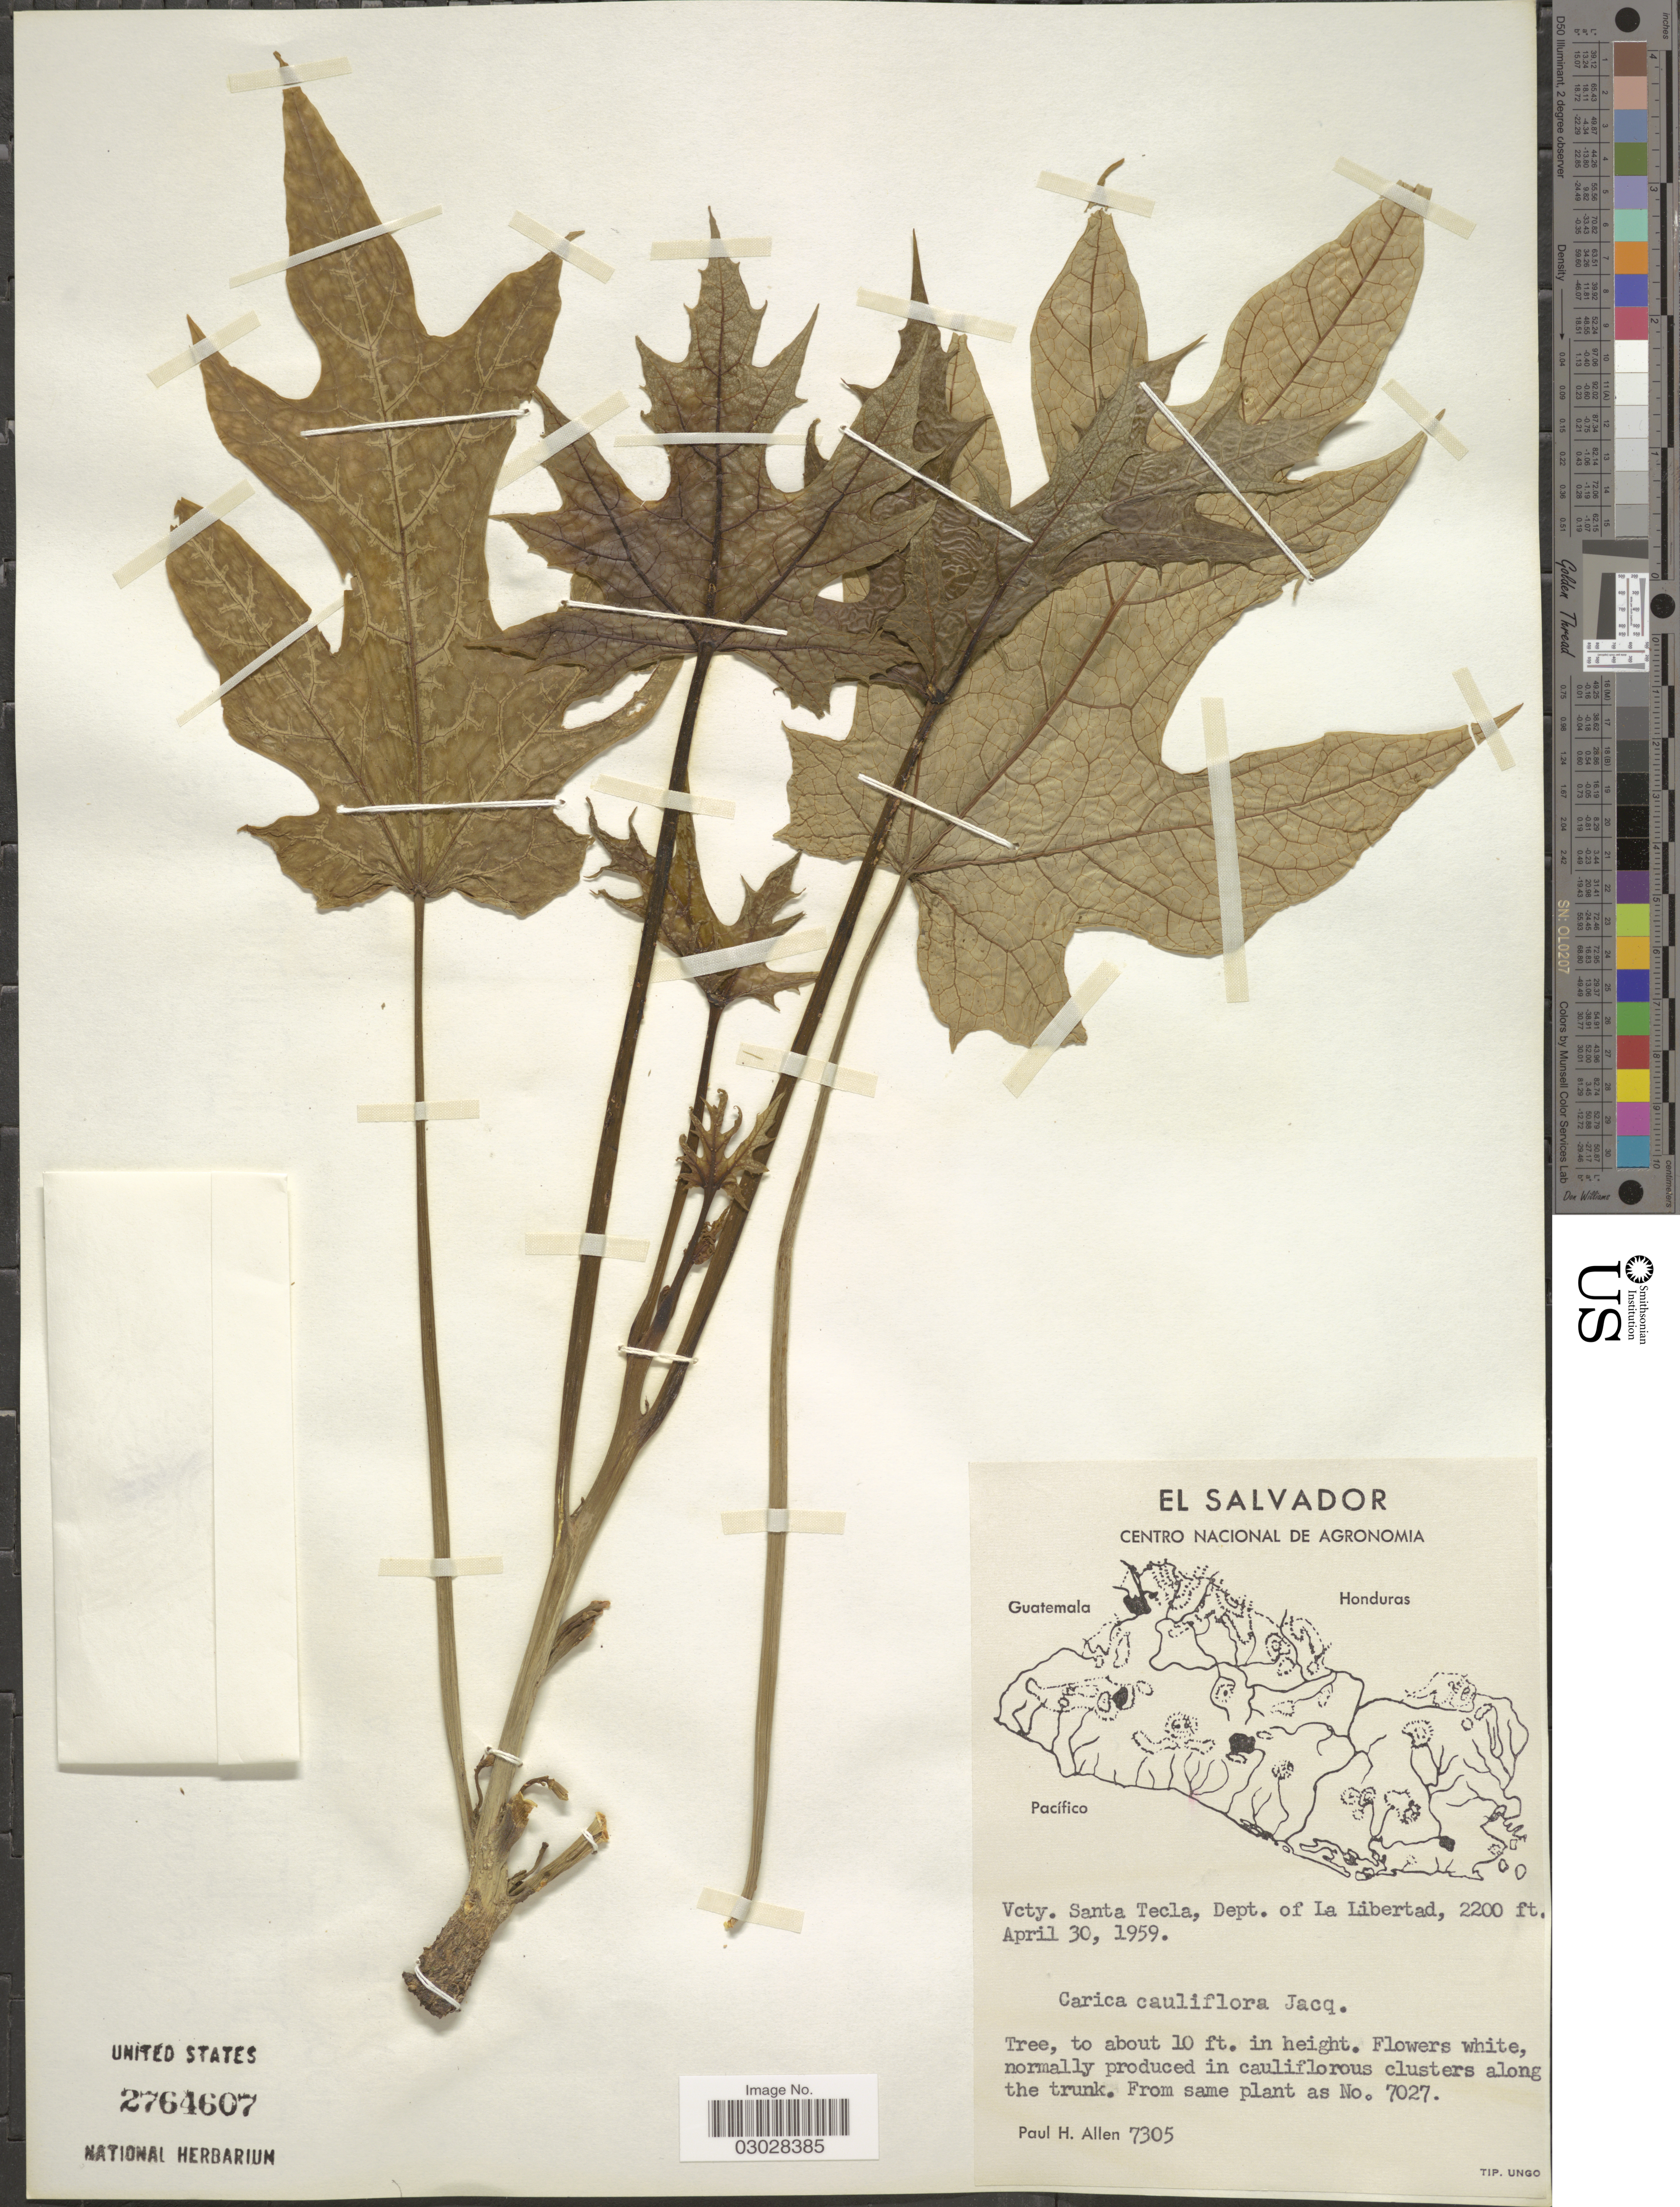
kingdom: Plantae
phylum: Tracheophyta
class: Magnoliopsida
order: Brassicales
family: Caricaceae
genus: Vasconcellea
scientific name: Vasconcellea cauliflora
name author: (Jacq.) A. DC.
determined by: Strong, M. T., (US), Smithsonian Institution - National Museum of Natural History (UNITED STATES)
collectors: P. H. Allen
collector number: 7305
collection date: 1959-04-30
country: El Salvador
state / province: La Libertad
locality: Vcty. Santa Tecla, Dept. of La Libertad.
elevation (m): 671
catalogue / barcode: US 2764607